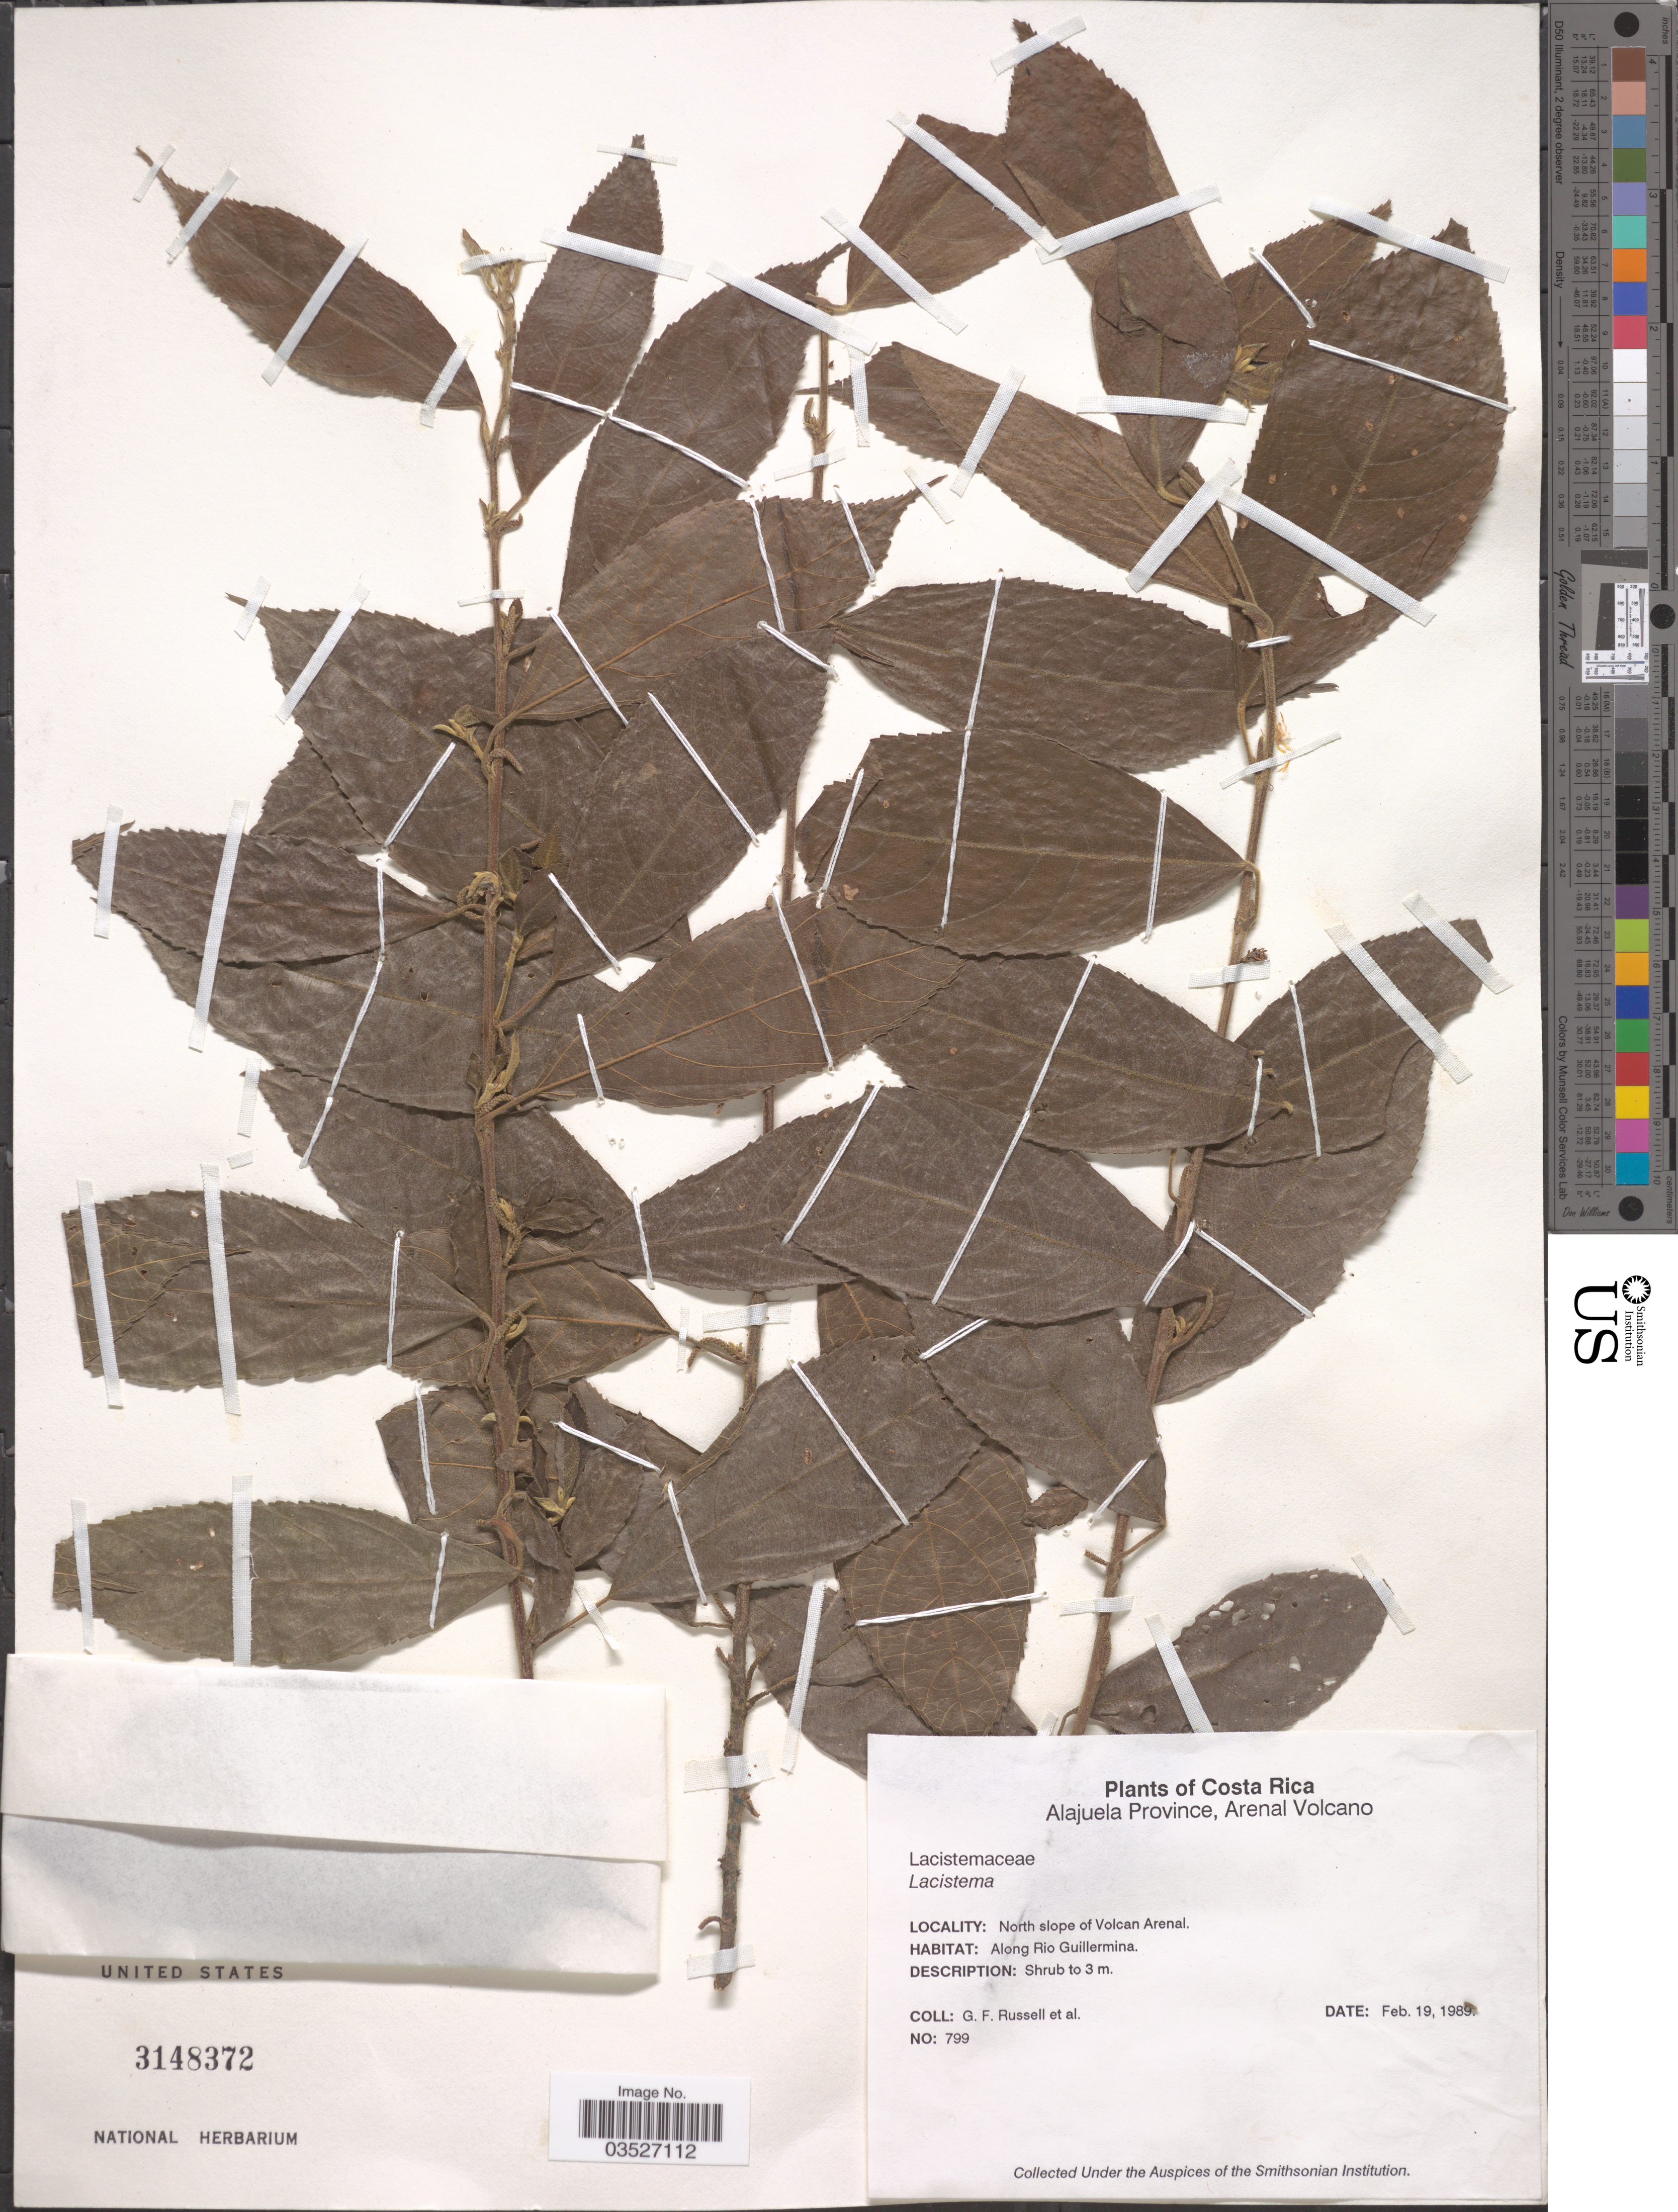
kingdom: Plantae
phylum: Tracheophyta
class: Magnoliopsida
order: Malpighiales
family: Lacistemataceae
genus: Lacistema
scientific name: Lacistema aggregatum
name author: (P.J. Bergius) Rusby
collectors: G. Russell & et al.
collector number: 799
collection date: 1989-02-19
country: Costa Rica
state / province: Alajuela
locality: Arenal Volcano. North slope of Volcan Arenal. Along Rio Guillermina.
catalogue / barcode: US 3148372